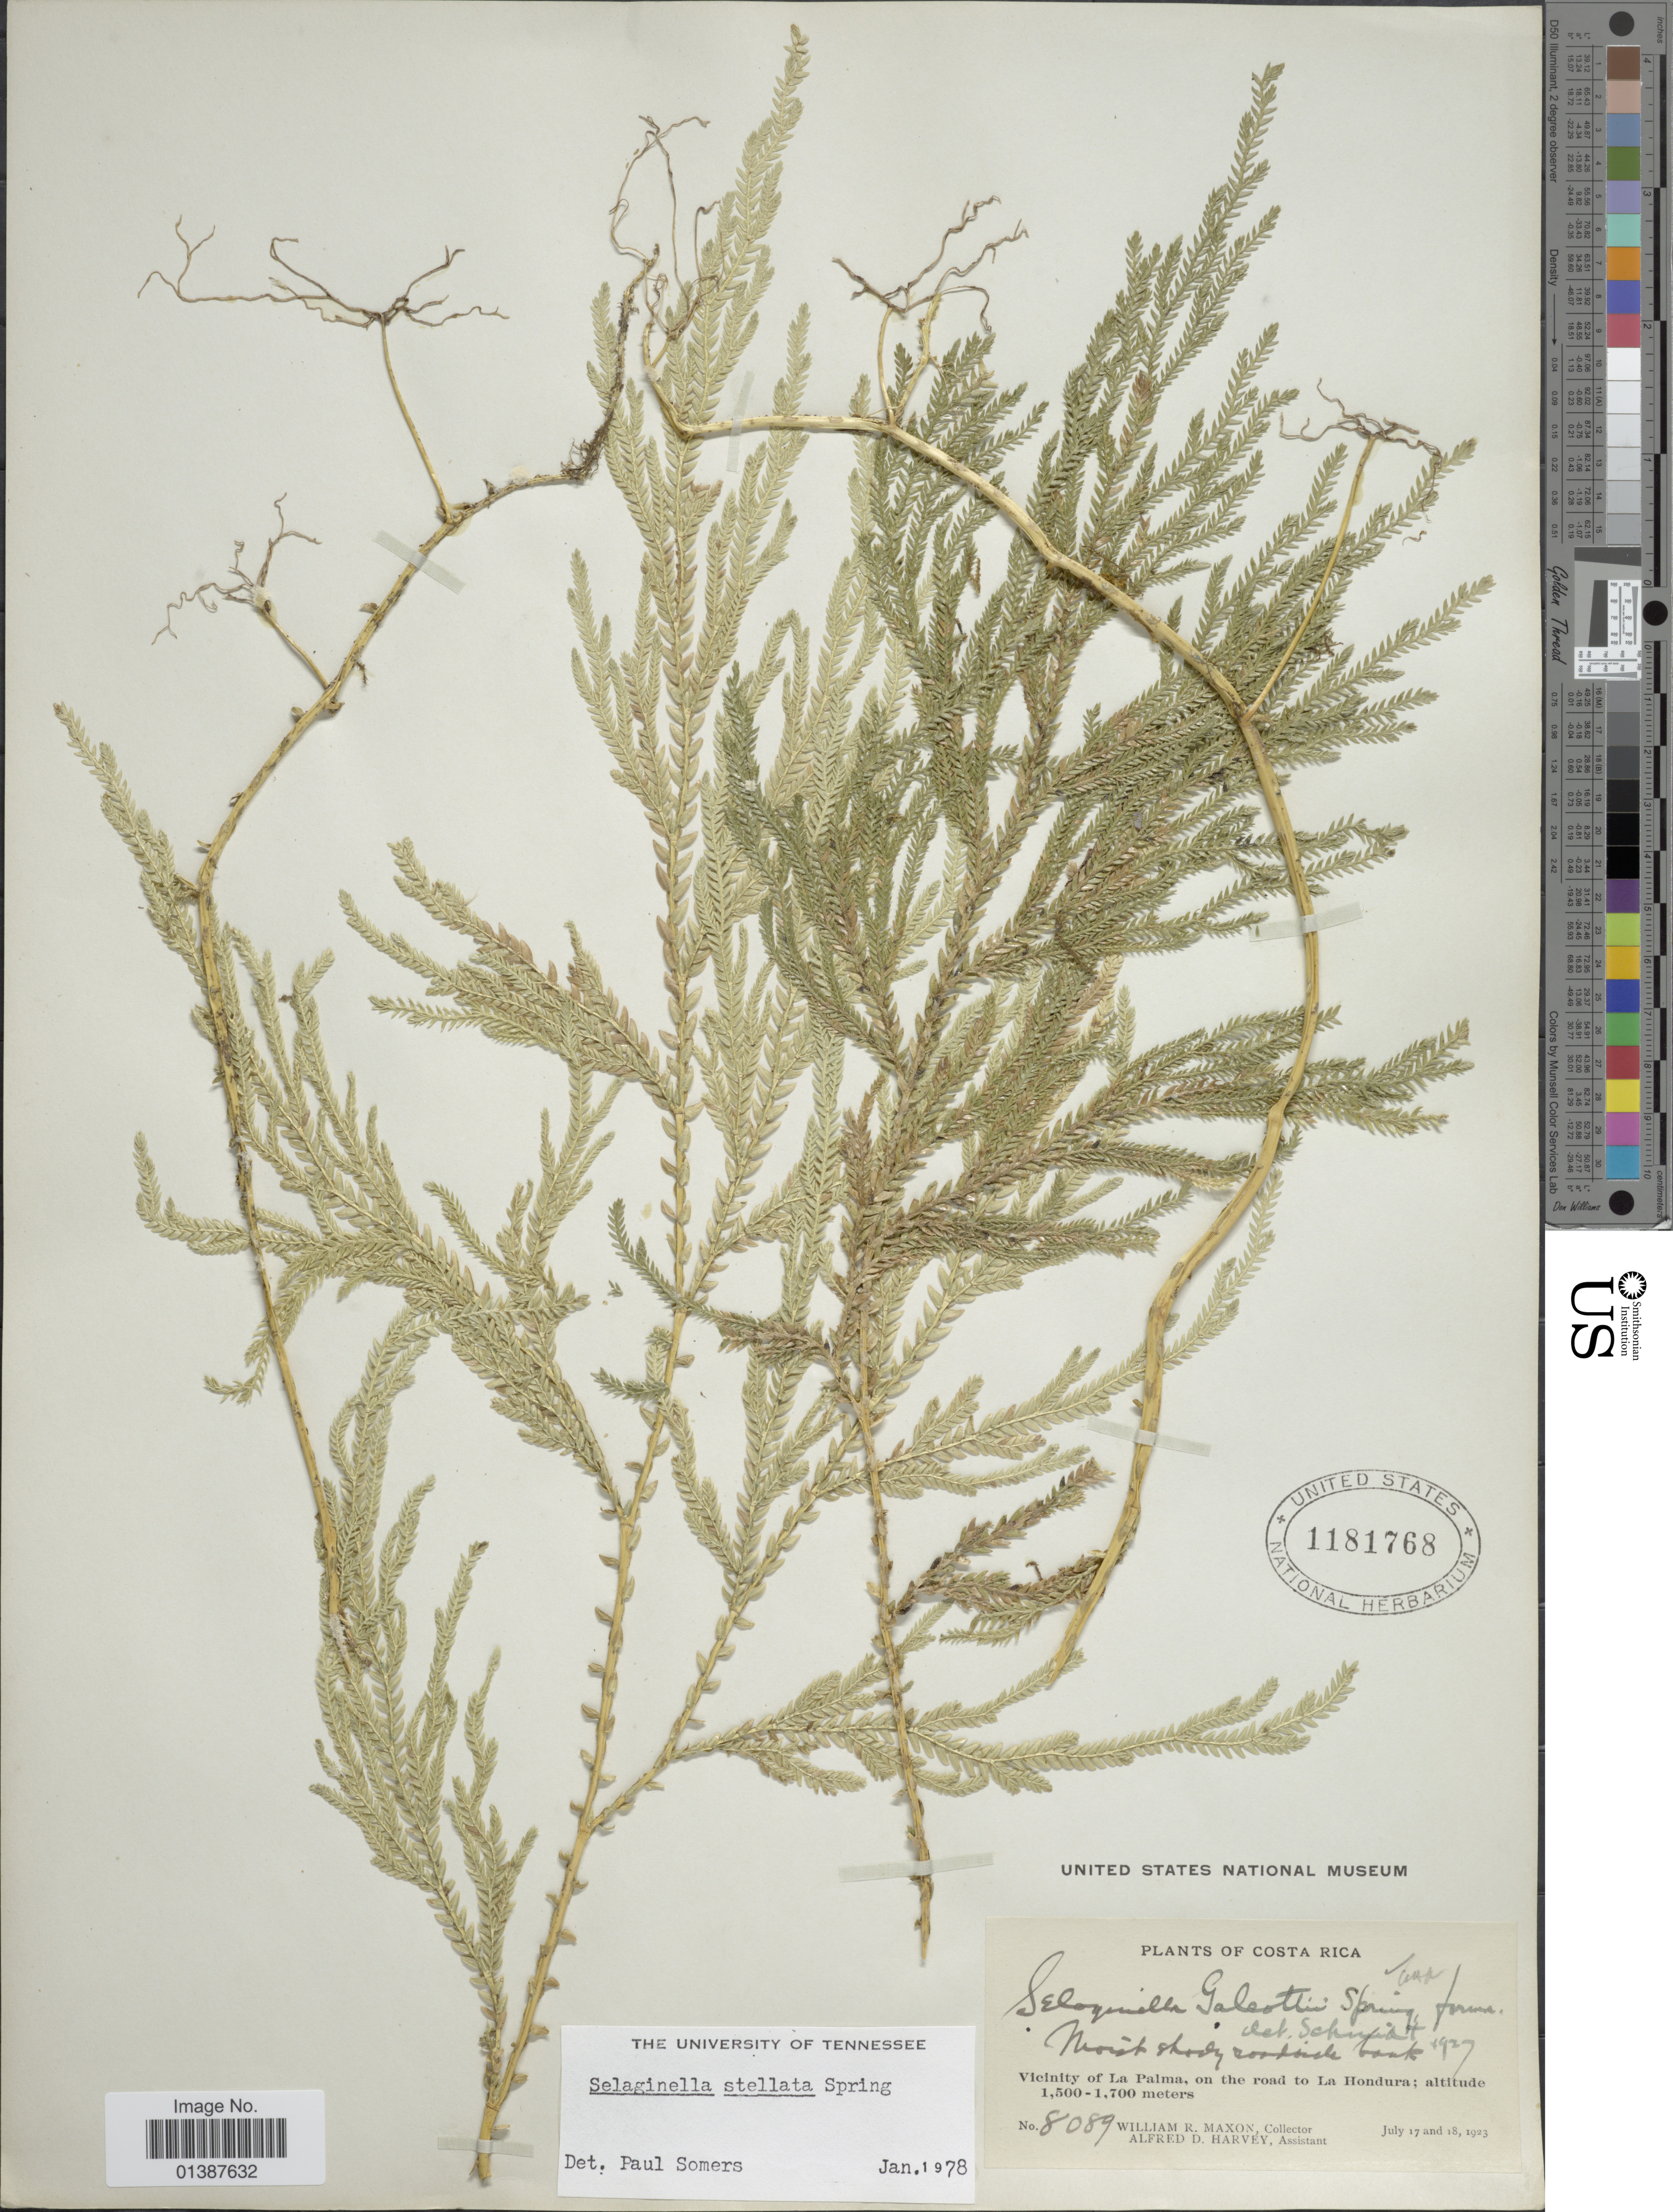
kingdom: Plantae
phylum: Tracheophyta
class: Lycopodiopsida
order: Selaginellales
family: Selaginellaceae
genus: Selaginella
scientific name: Selaginella galeottii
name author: Spring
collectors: W. R. Maxon & A. D. Harvey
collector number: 8089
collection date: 1923-07-17/1923-07-18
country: Costa Rica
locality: Vicinity of La Palma, on the road La Hondura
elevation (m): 1500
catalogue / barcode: US 1181768